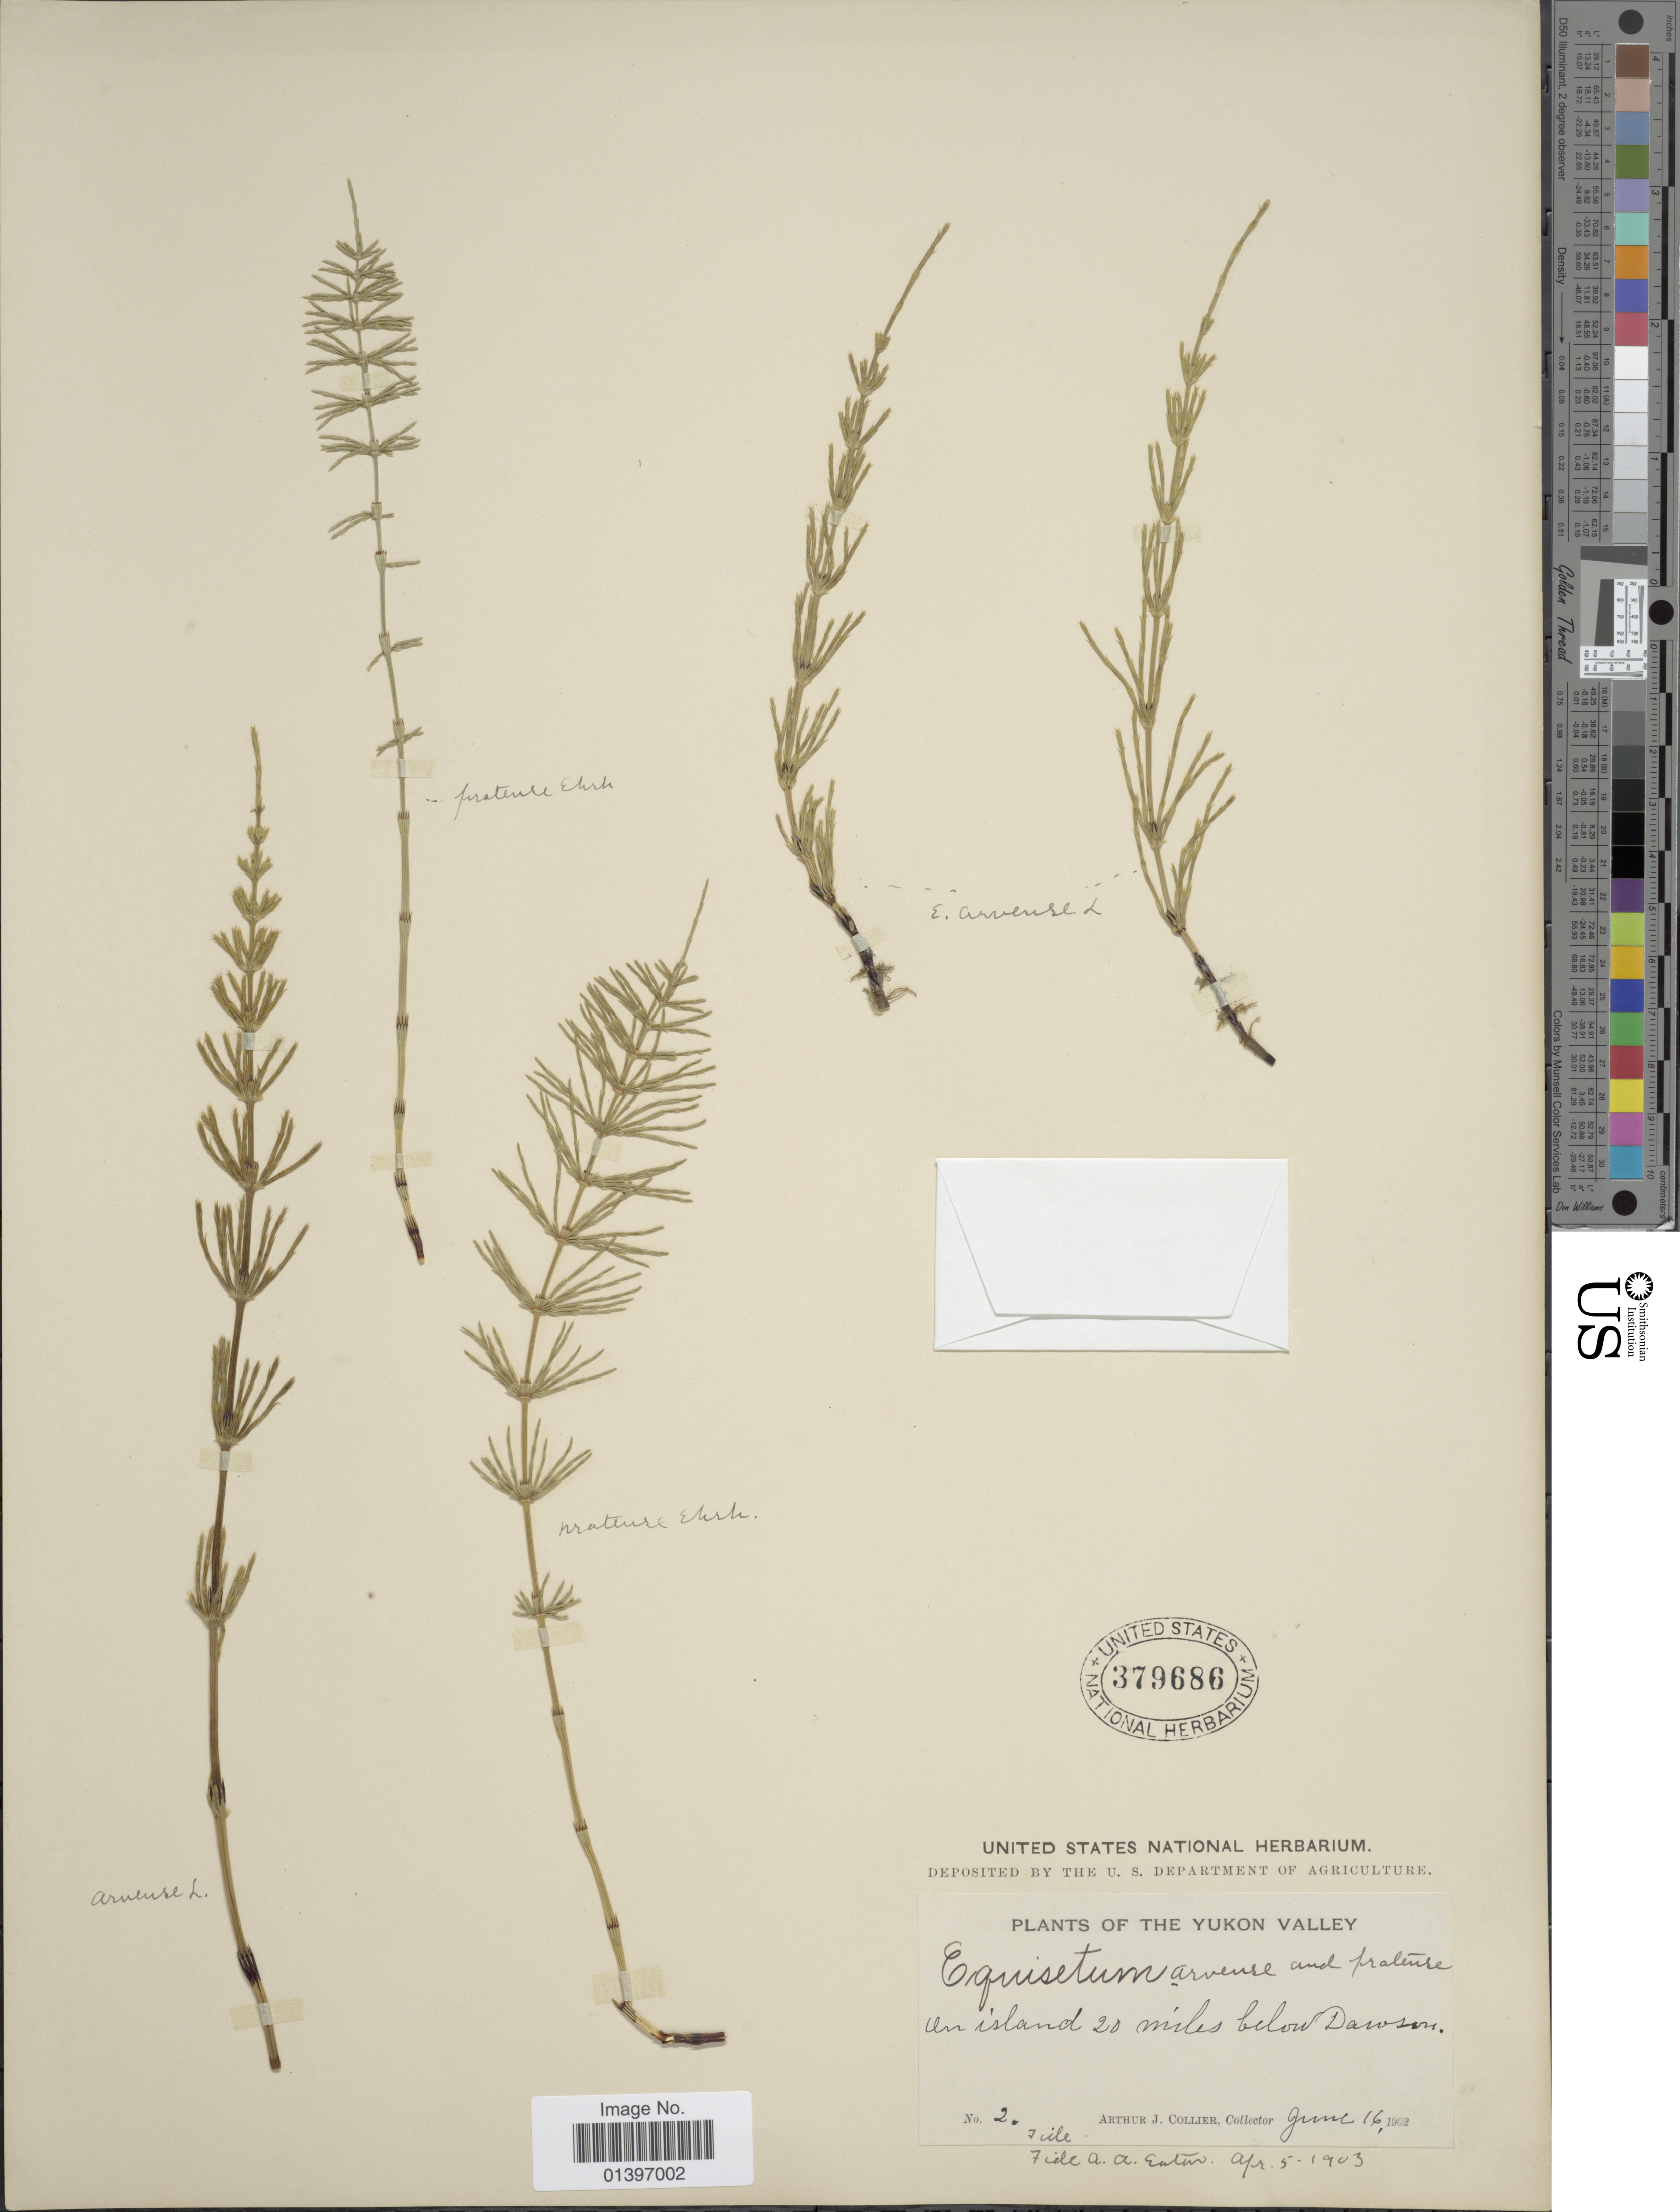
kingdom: Plantae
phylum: Tracheophyta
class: Polypodiopsida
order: Equisetales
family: Equisetaceae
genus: Equisetum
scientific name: Equisetum pratense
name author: Ehrh.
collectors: A. Collier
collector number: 2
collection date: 1902-06-16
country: Canada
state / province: Yukon Territory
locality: Yokon valley,On Island 20miles below Dawson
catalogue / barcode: US 379686